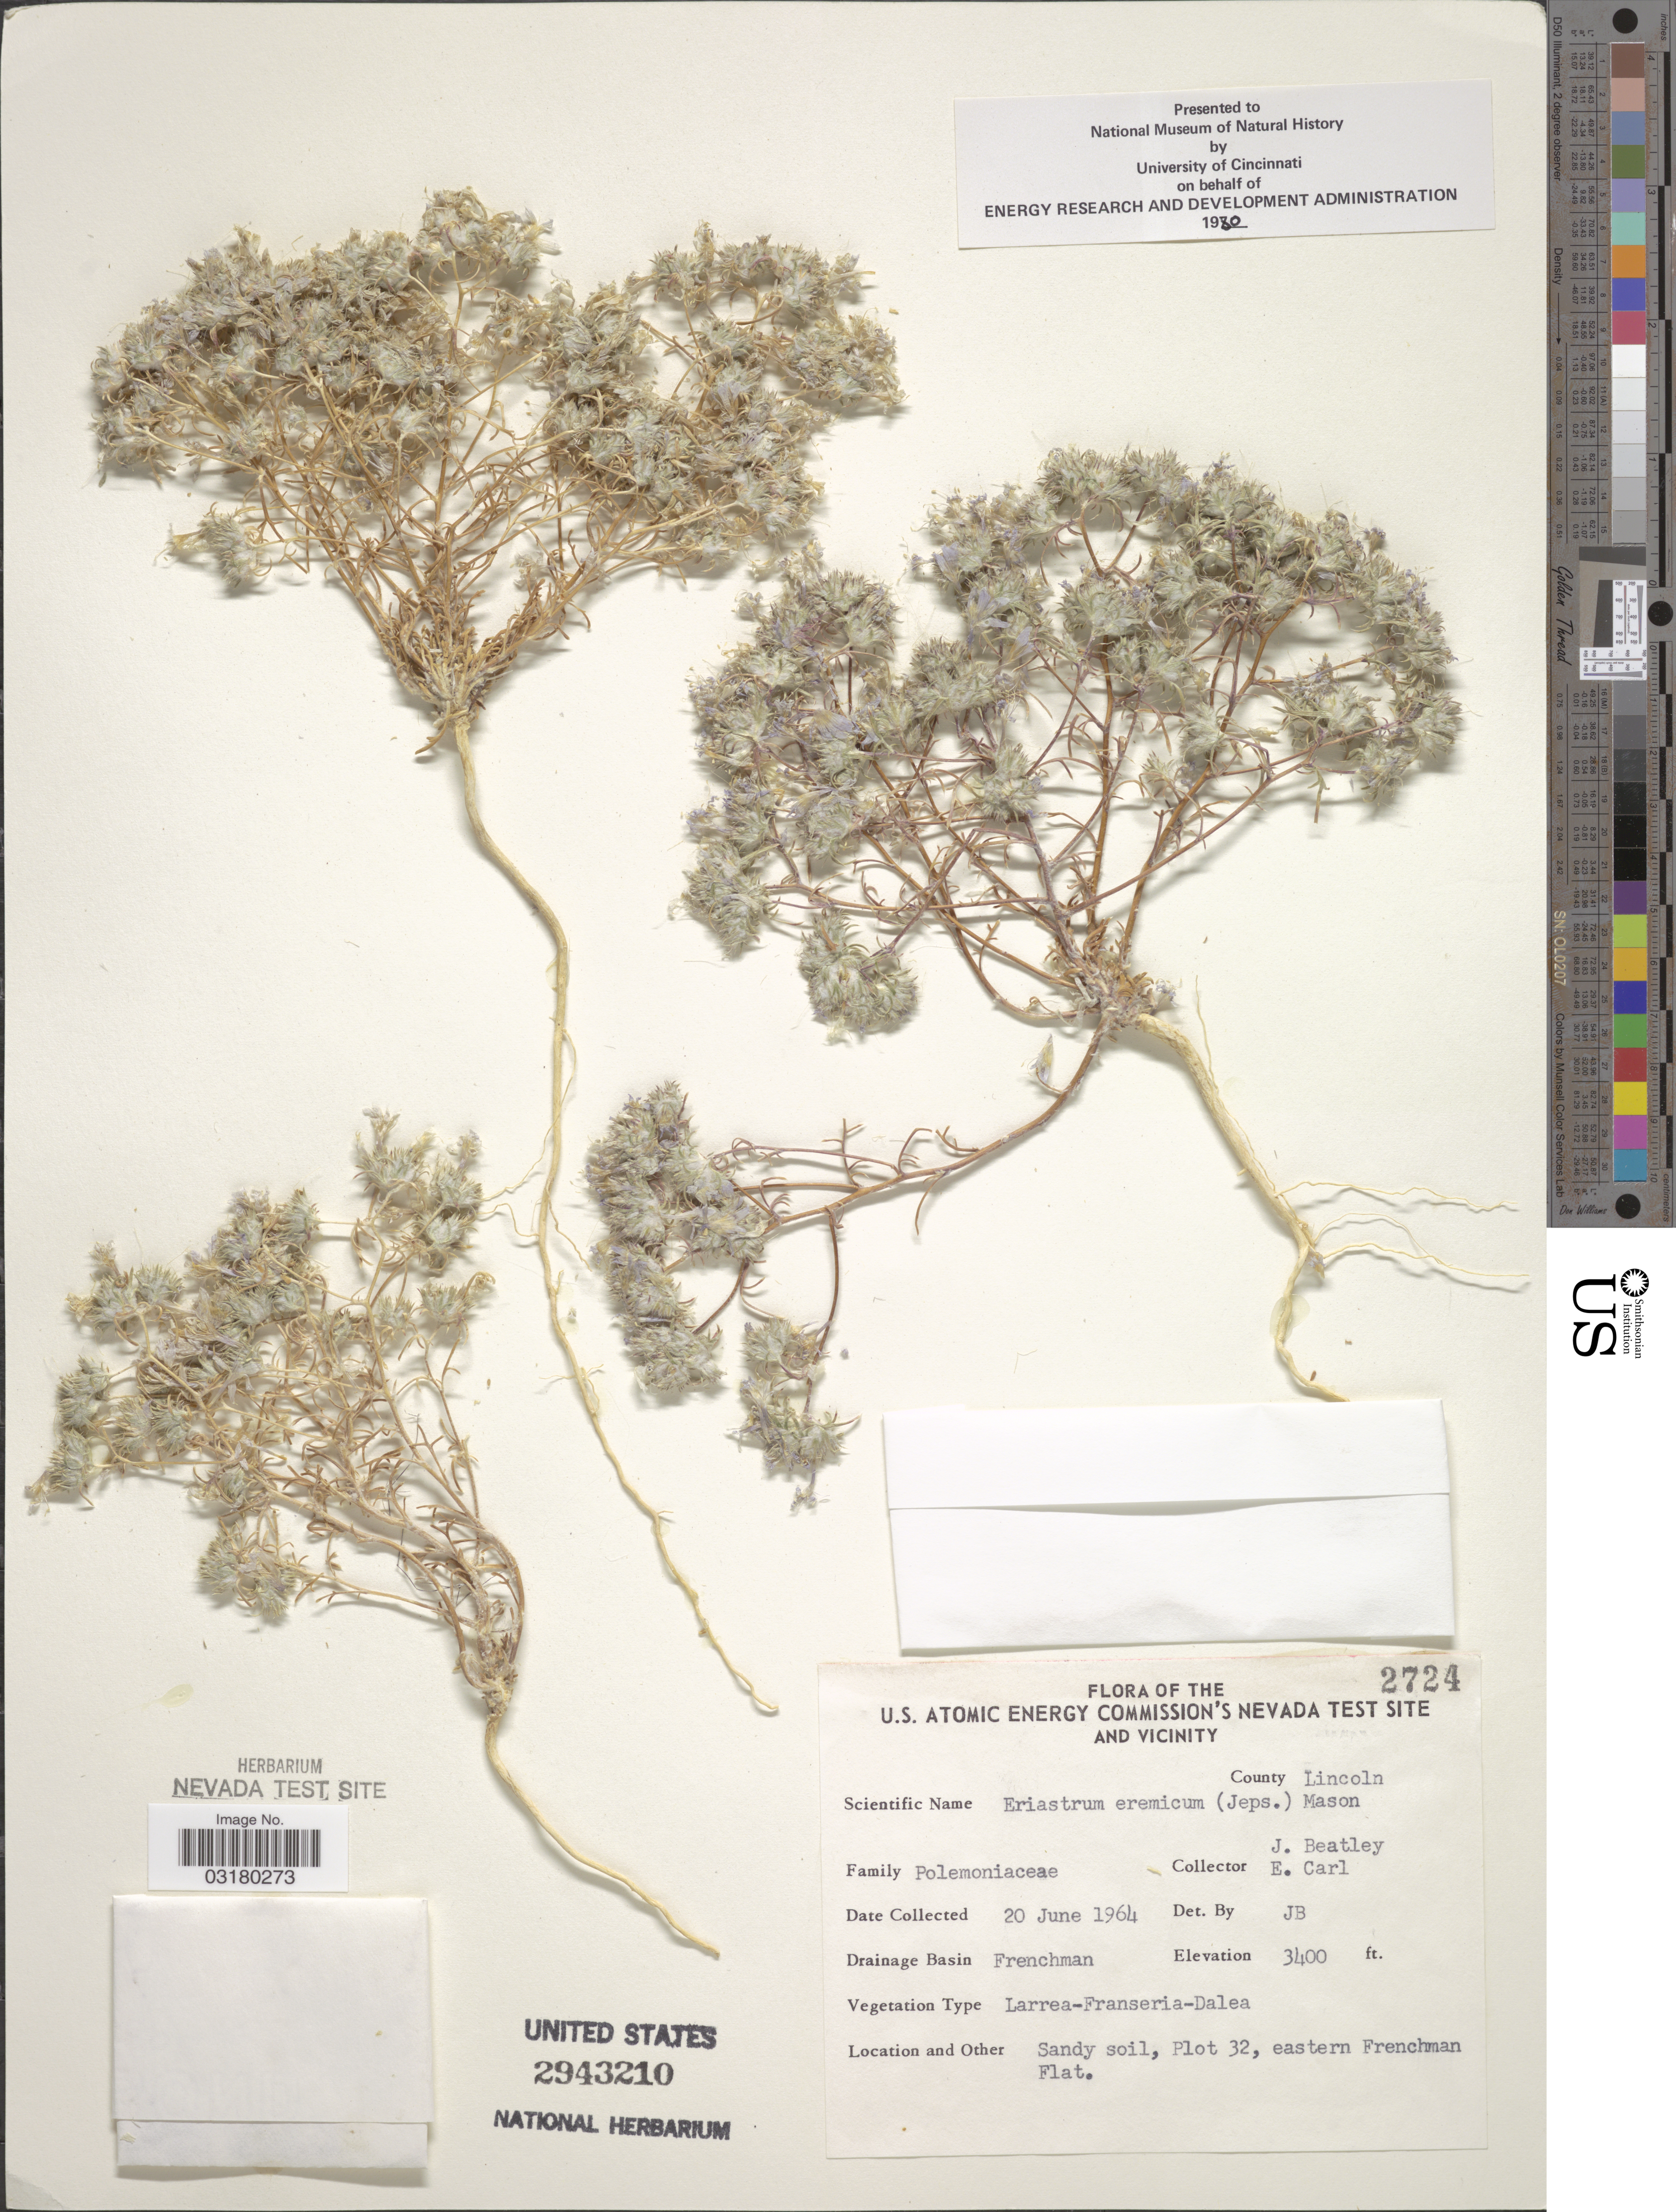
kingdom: Plantae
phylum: Tracheophyta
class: Magnoliopsida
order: Ericales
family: Polemoniaceae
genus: Eriastrum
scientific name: Eriastrum eremicum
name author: (Jeps.) H. Mason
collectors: J. C. Beatley & E. Carl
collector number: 2724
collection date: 1964-06-20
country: United States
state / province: Nevada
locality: The U. S. Atomic Energy Commission's Nevada Test Site and Vicinity. County Lincoln. Drainage Basin Frenchman. Plot 32, eastern Frenchman Flat.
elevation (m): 1036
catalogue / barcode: US 2943210